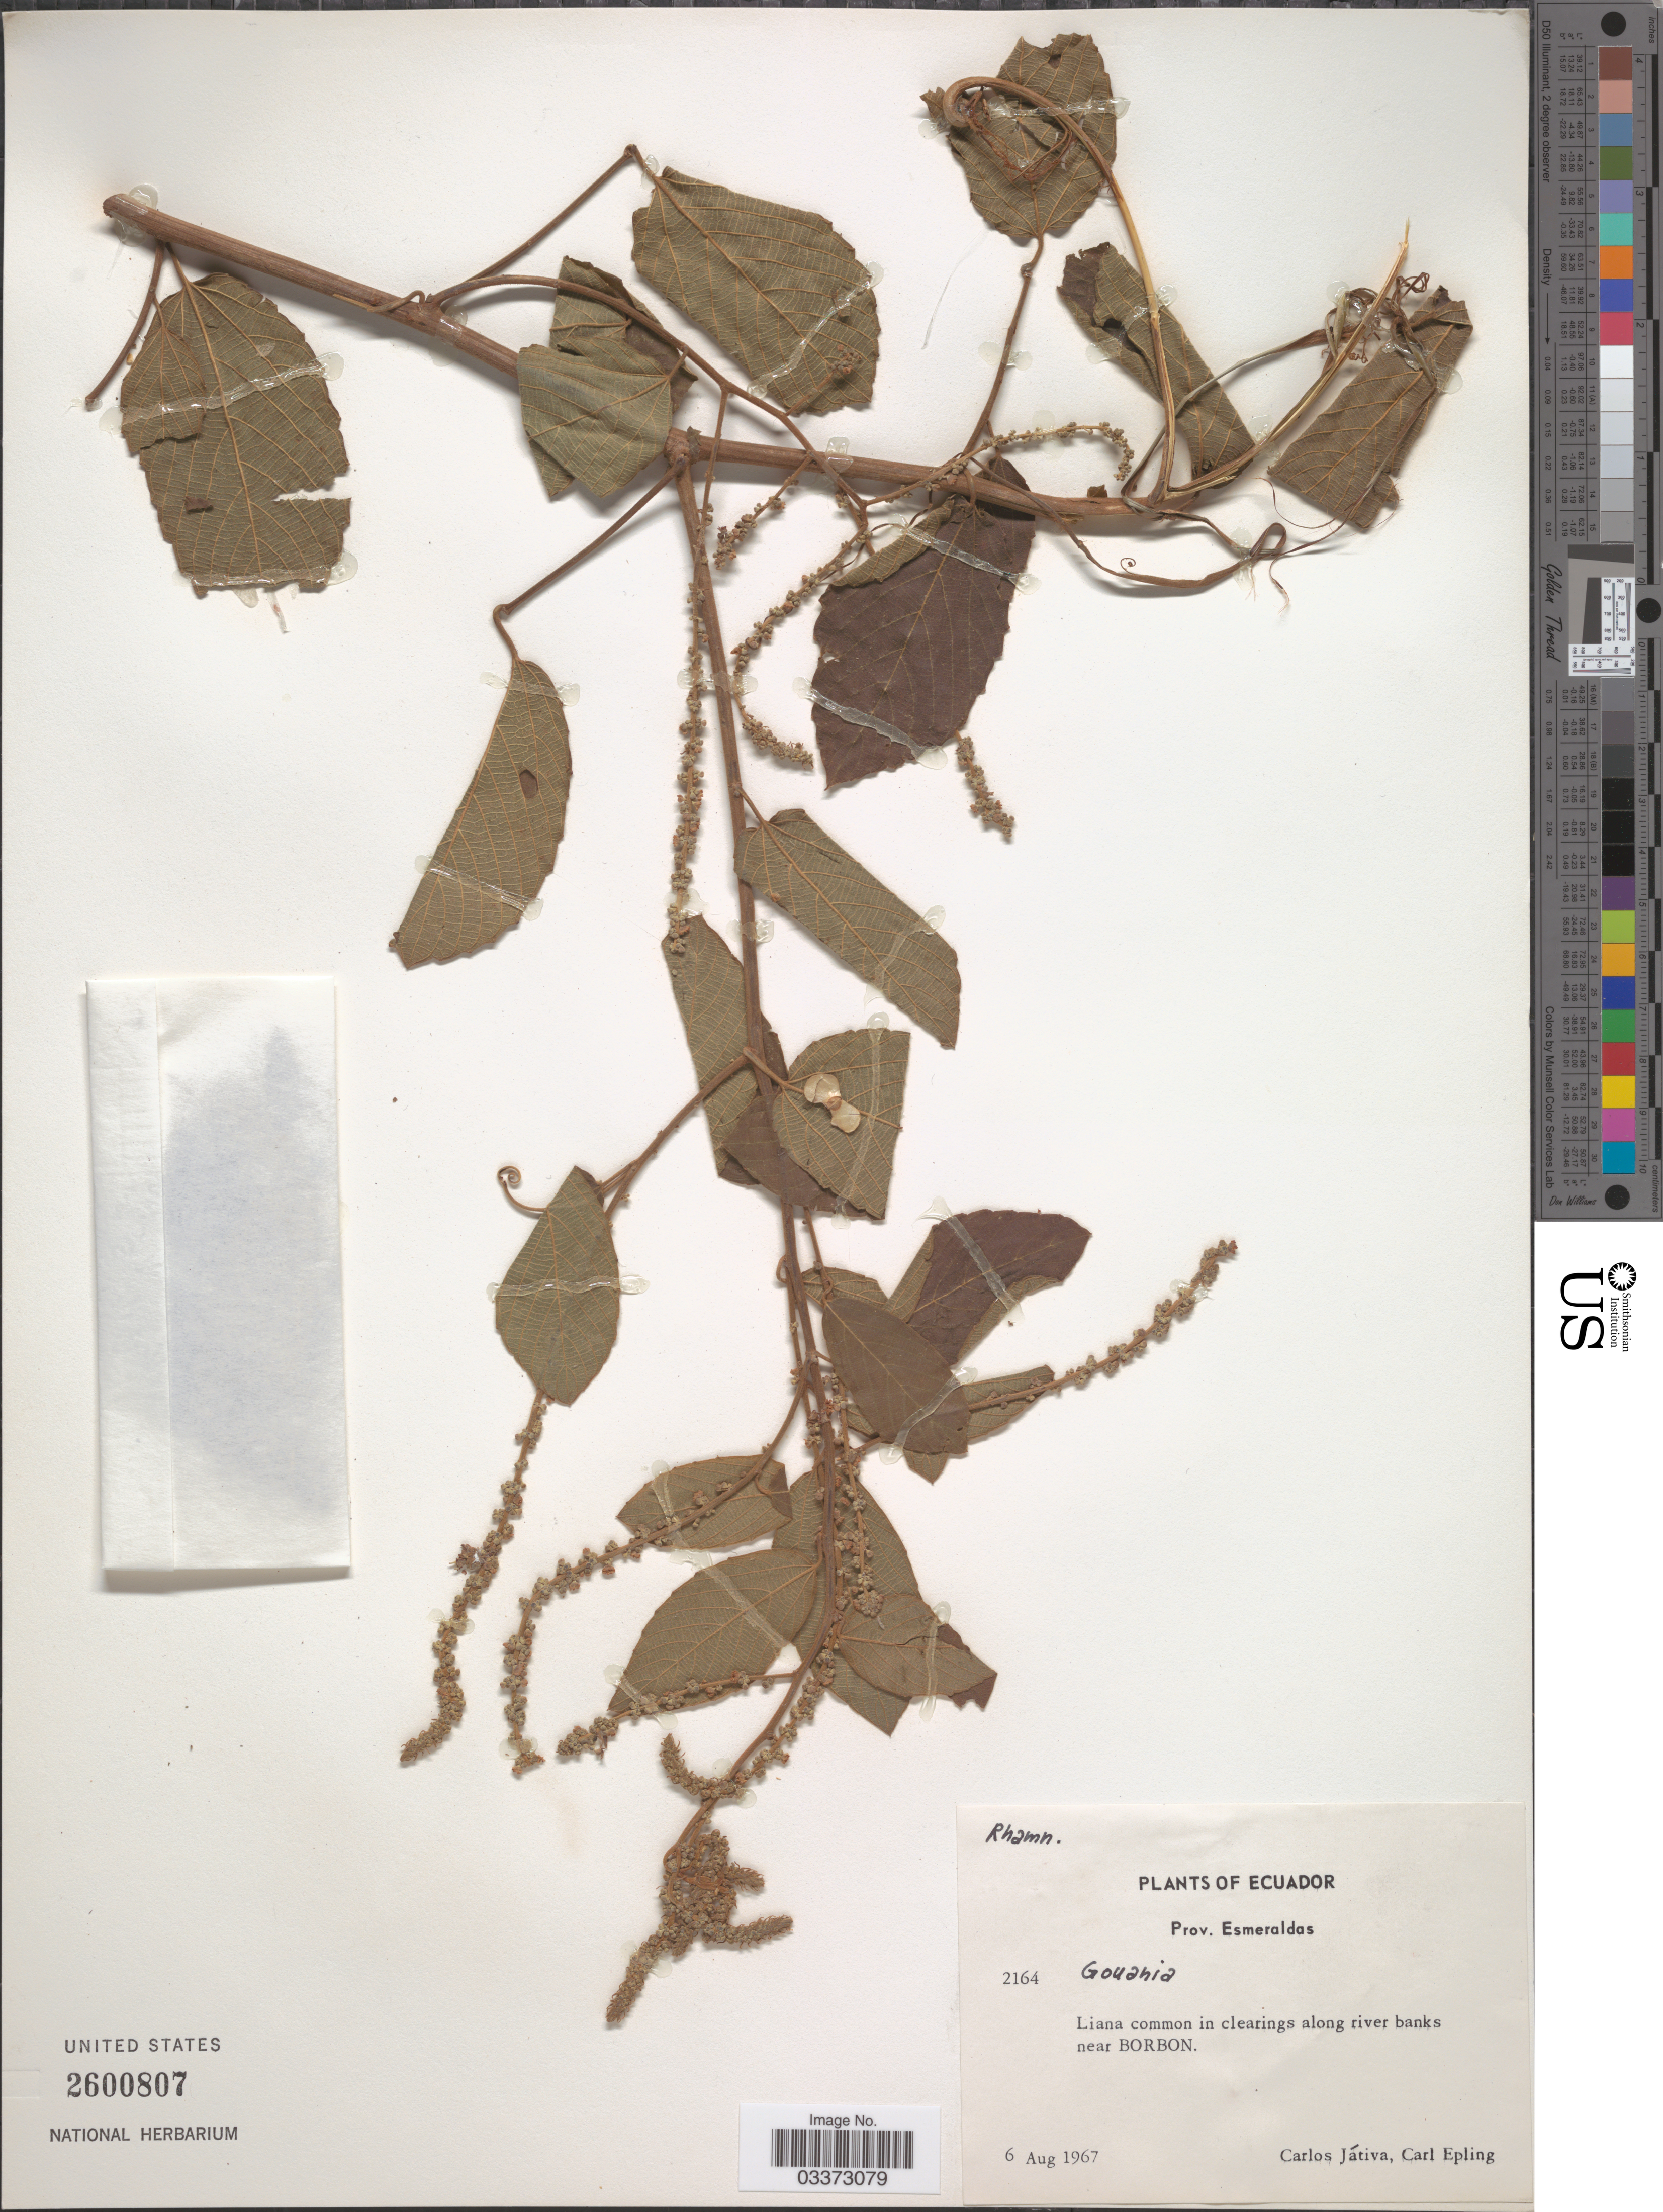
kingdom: Plantae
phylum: Tracheophyta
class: Magnoliopsida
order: Rosales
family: Rhamnaceae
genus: Gouania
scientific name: Gouania sp.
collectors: C. D. Játiva & C. C. Epling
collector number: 2164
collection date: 1967-08-06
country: Ecuador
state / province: Esmeraldas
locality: Liana common in clearings along river banks near Borbon.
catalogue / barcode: US 2600807